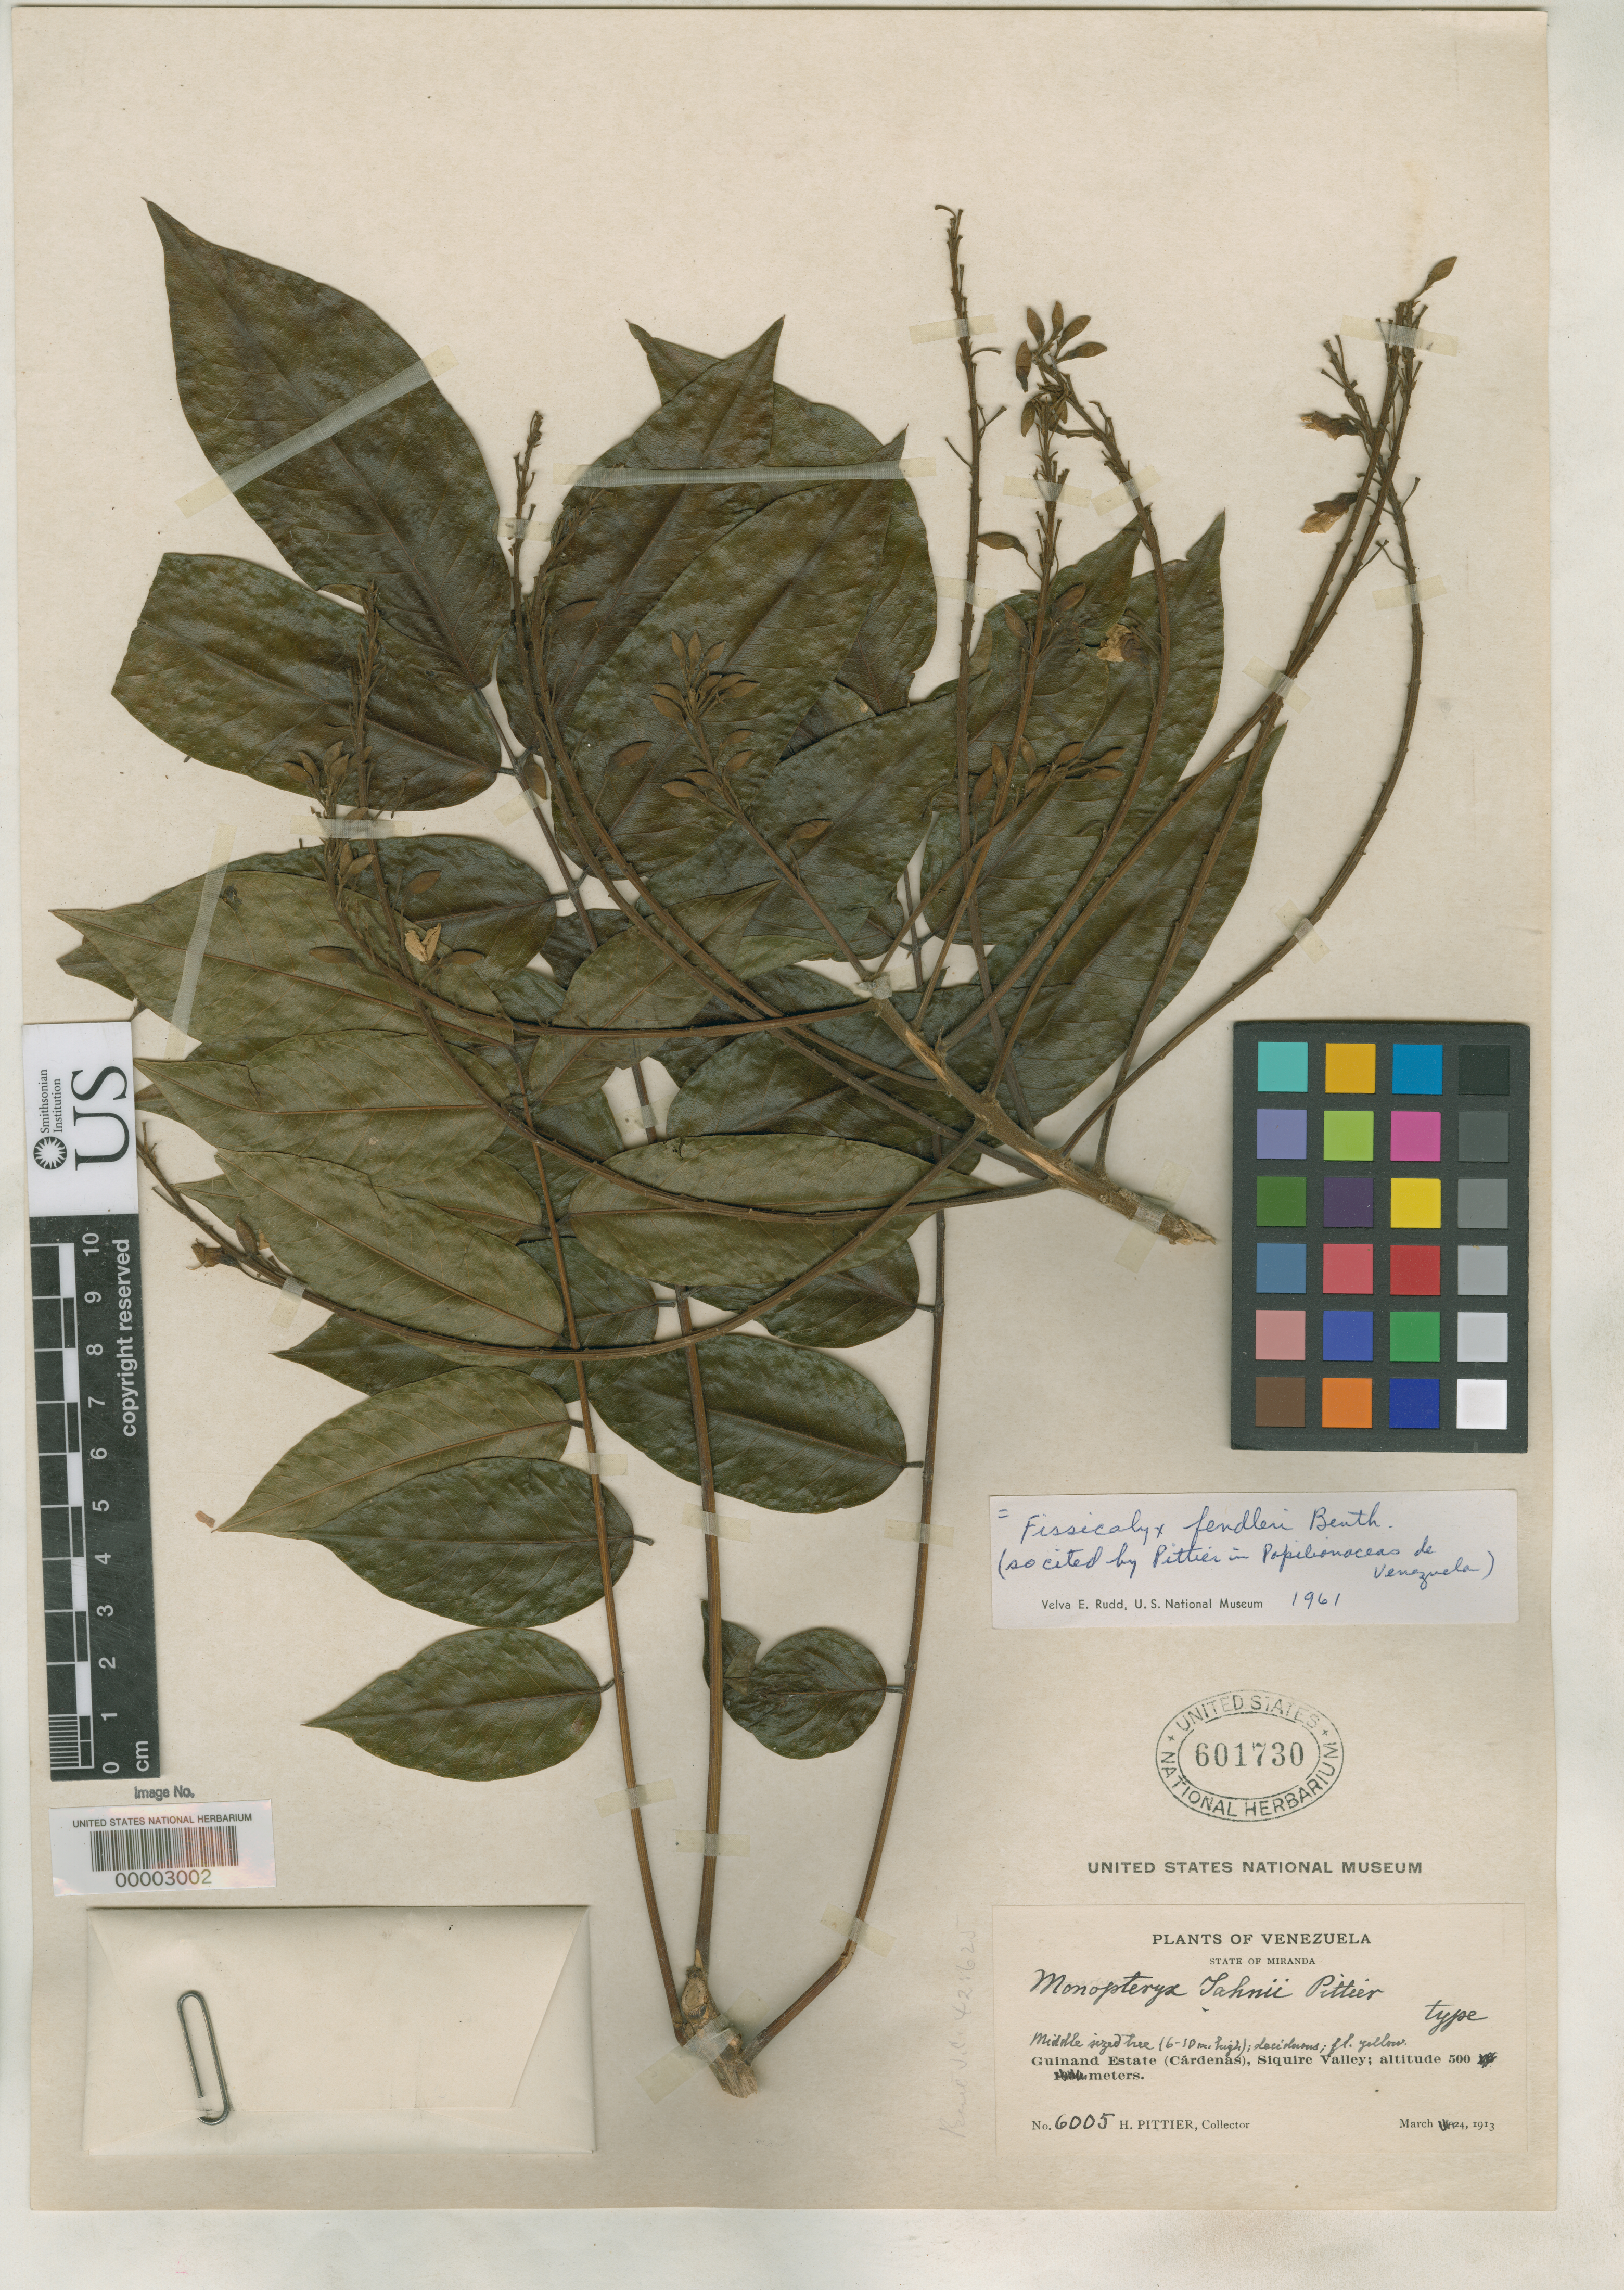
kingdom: Plantae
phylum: Tracheophyta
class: Magnoliopsida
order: Fabales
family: Fabaceae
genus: Monopteryx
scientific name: Monopteryx jahnii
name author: Pittier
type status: Holotype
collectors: H. F. Pittier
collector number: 6005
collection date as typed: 24 Mar 1913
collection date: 1913-03-24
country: Venezuela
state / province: Miranda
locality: Cardenas Farm, Siquire Valley.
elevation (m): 500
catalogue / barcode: US 601730